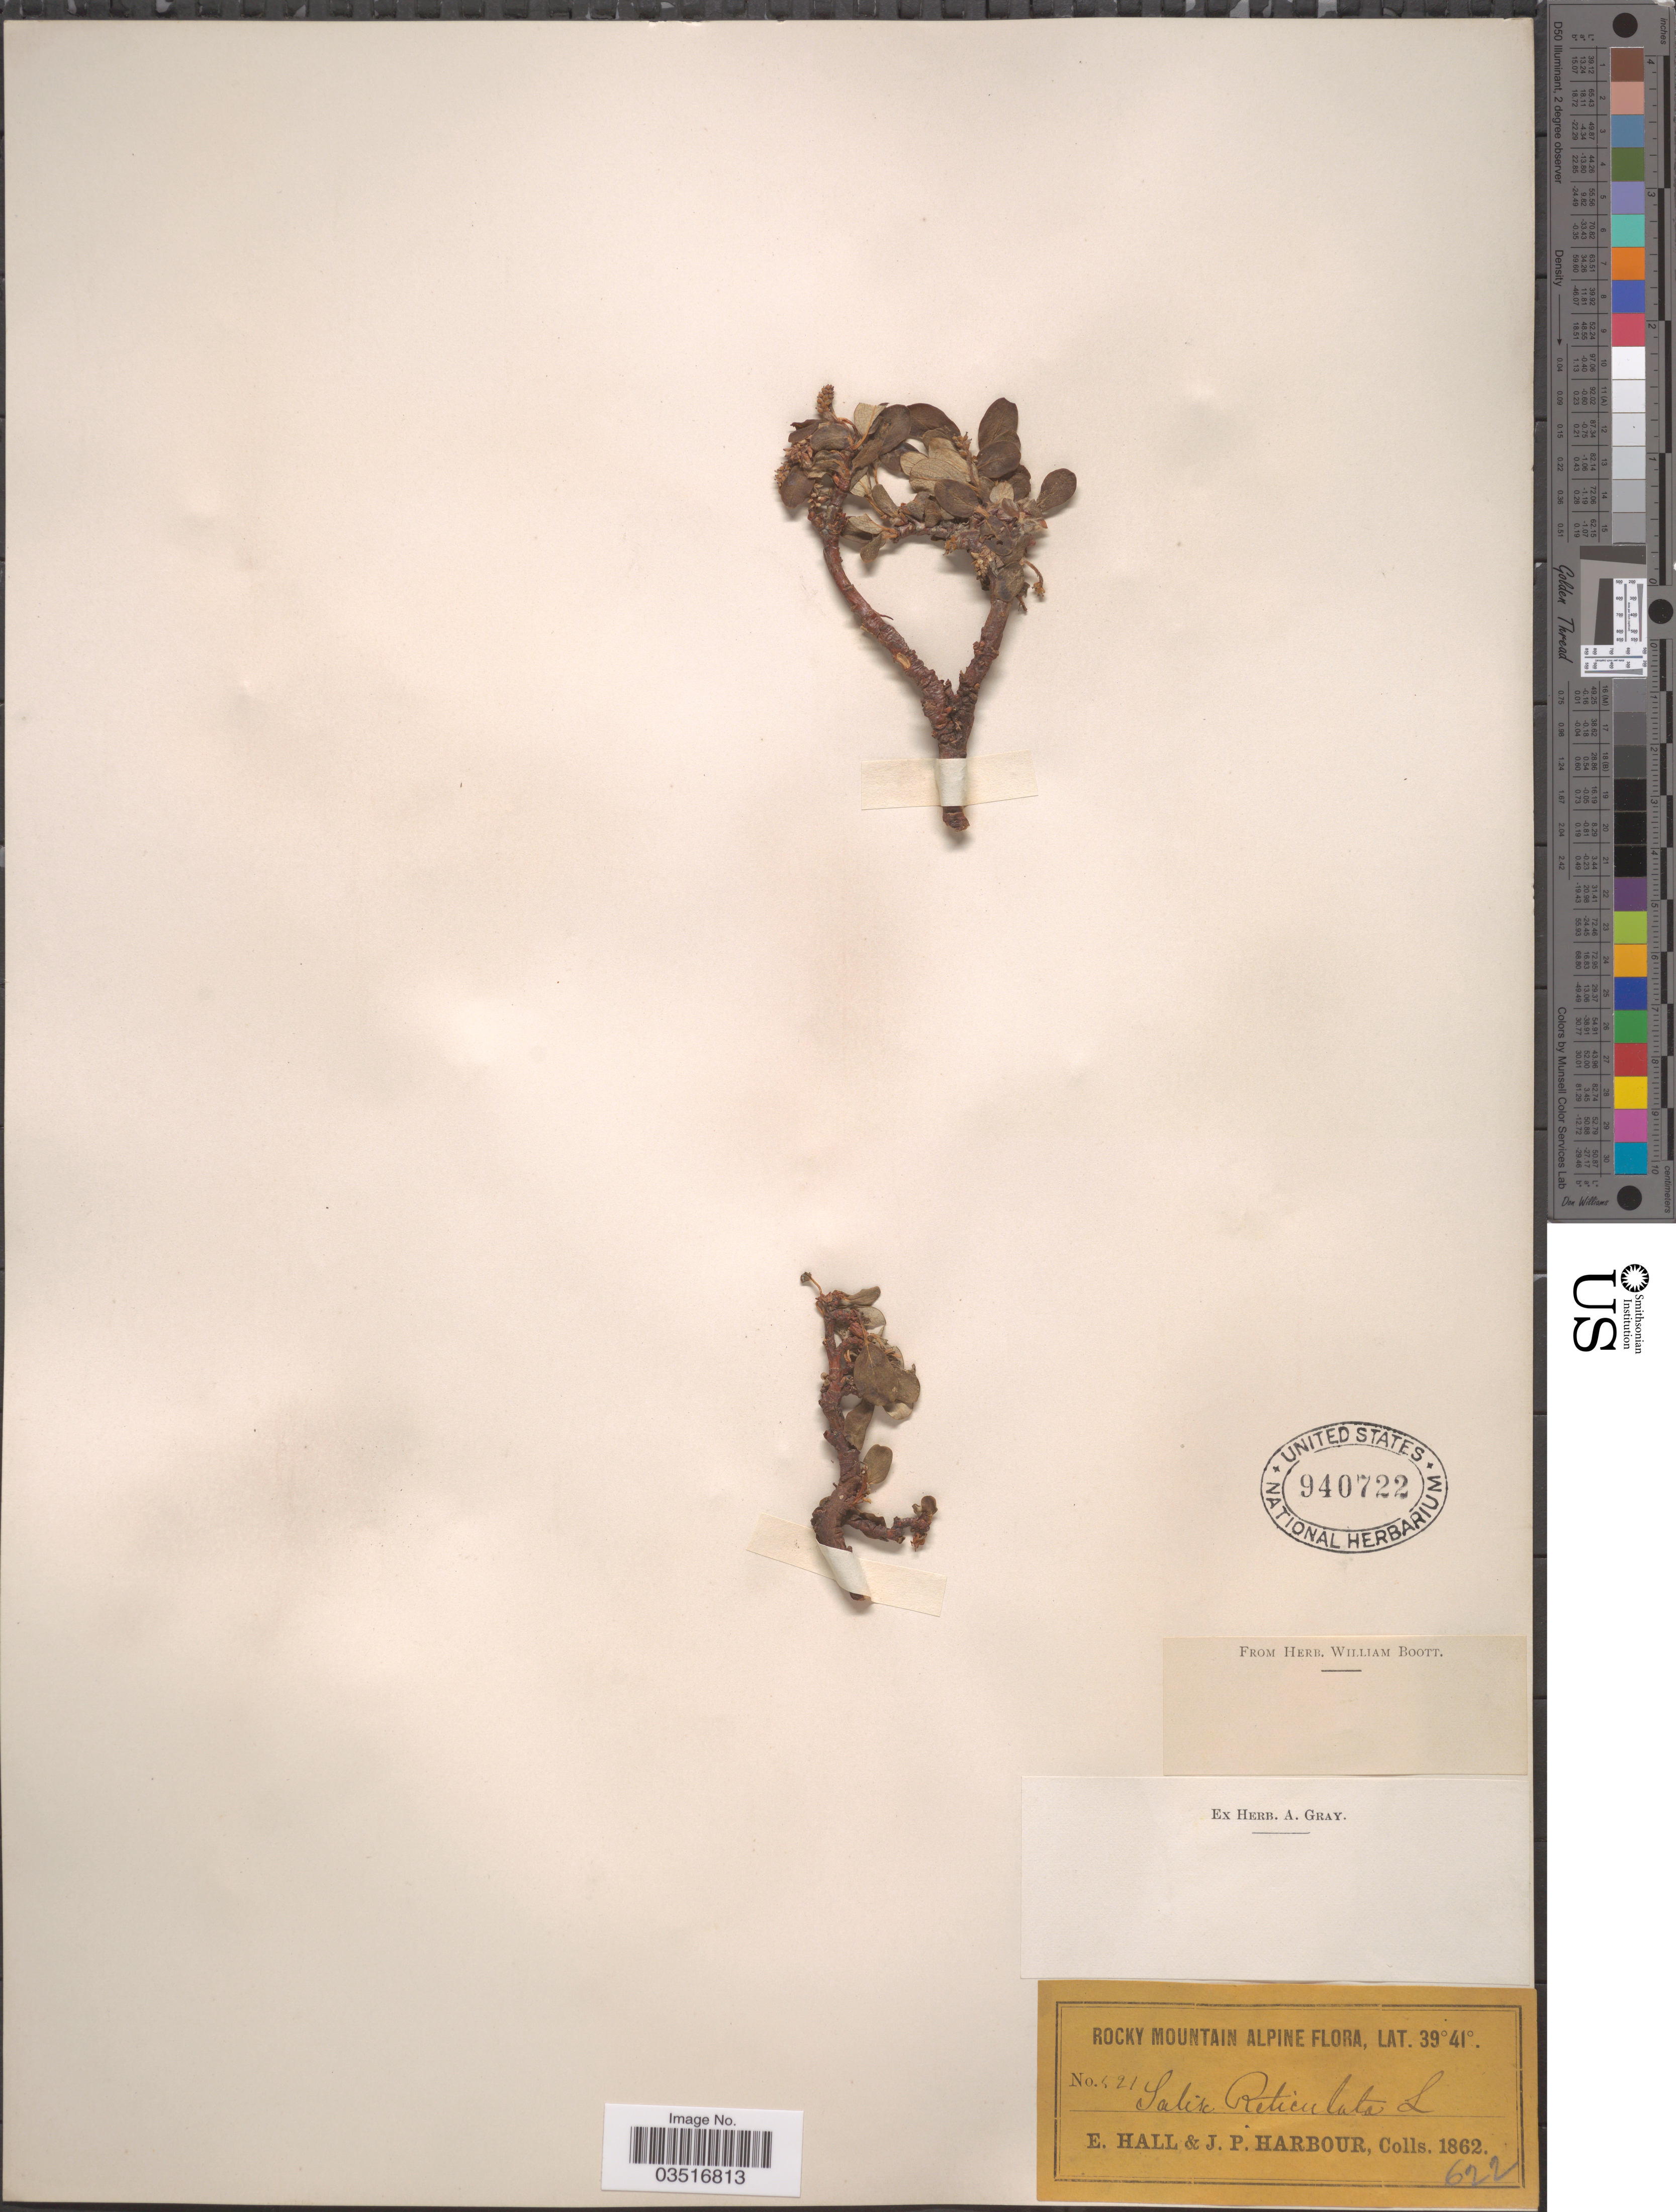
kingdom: Plantae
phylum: Tracheophyta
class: Magnoliopsida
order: Malpighiales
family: Salicaceae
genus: Salix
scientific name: Salix saximontana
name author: Rydb.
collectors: E. Hall & J. Harbour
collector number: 521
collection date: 1862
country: United States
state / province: Colorado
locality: Rocky Mountain Alpine.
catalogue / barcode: US 940722